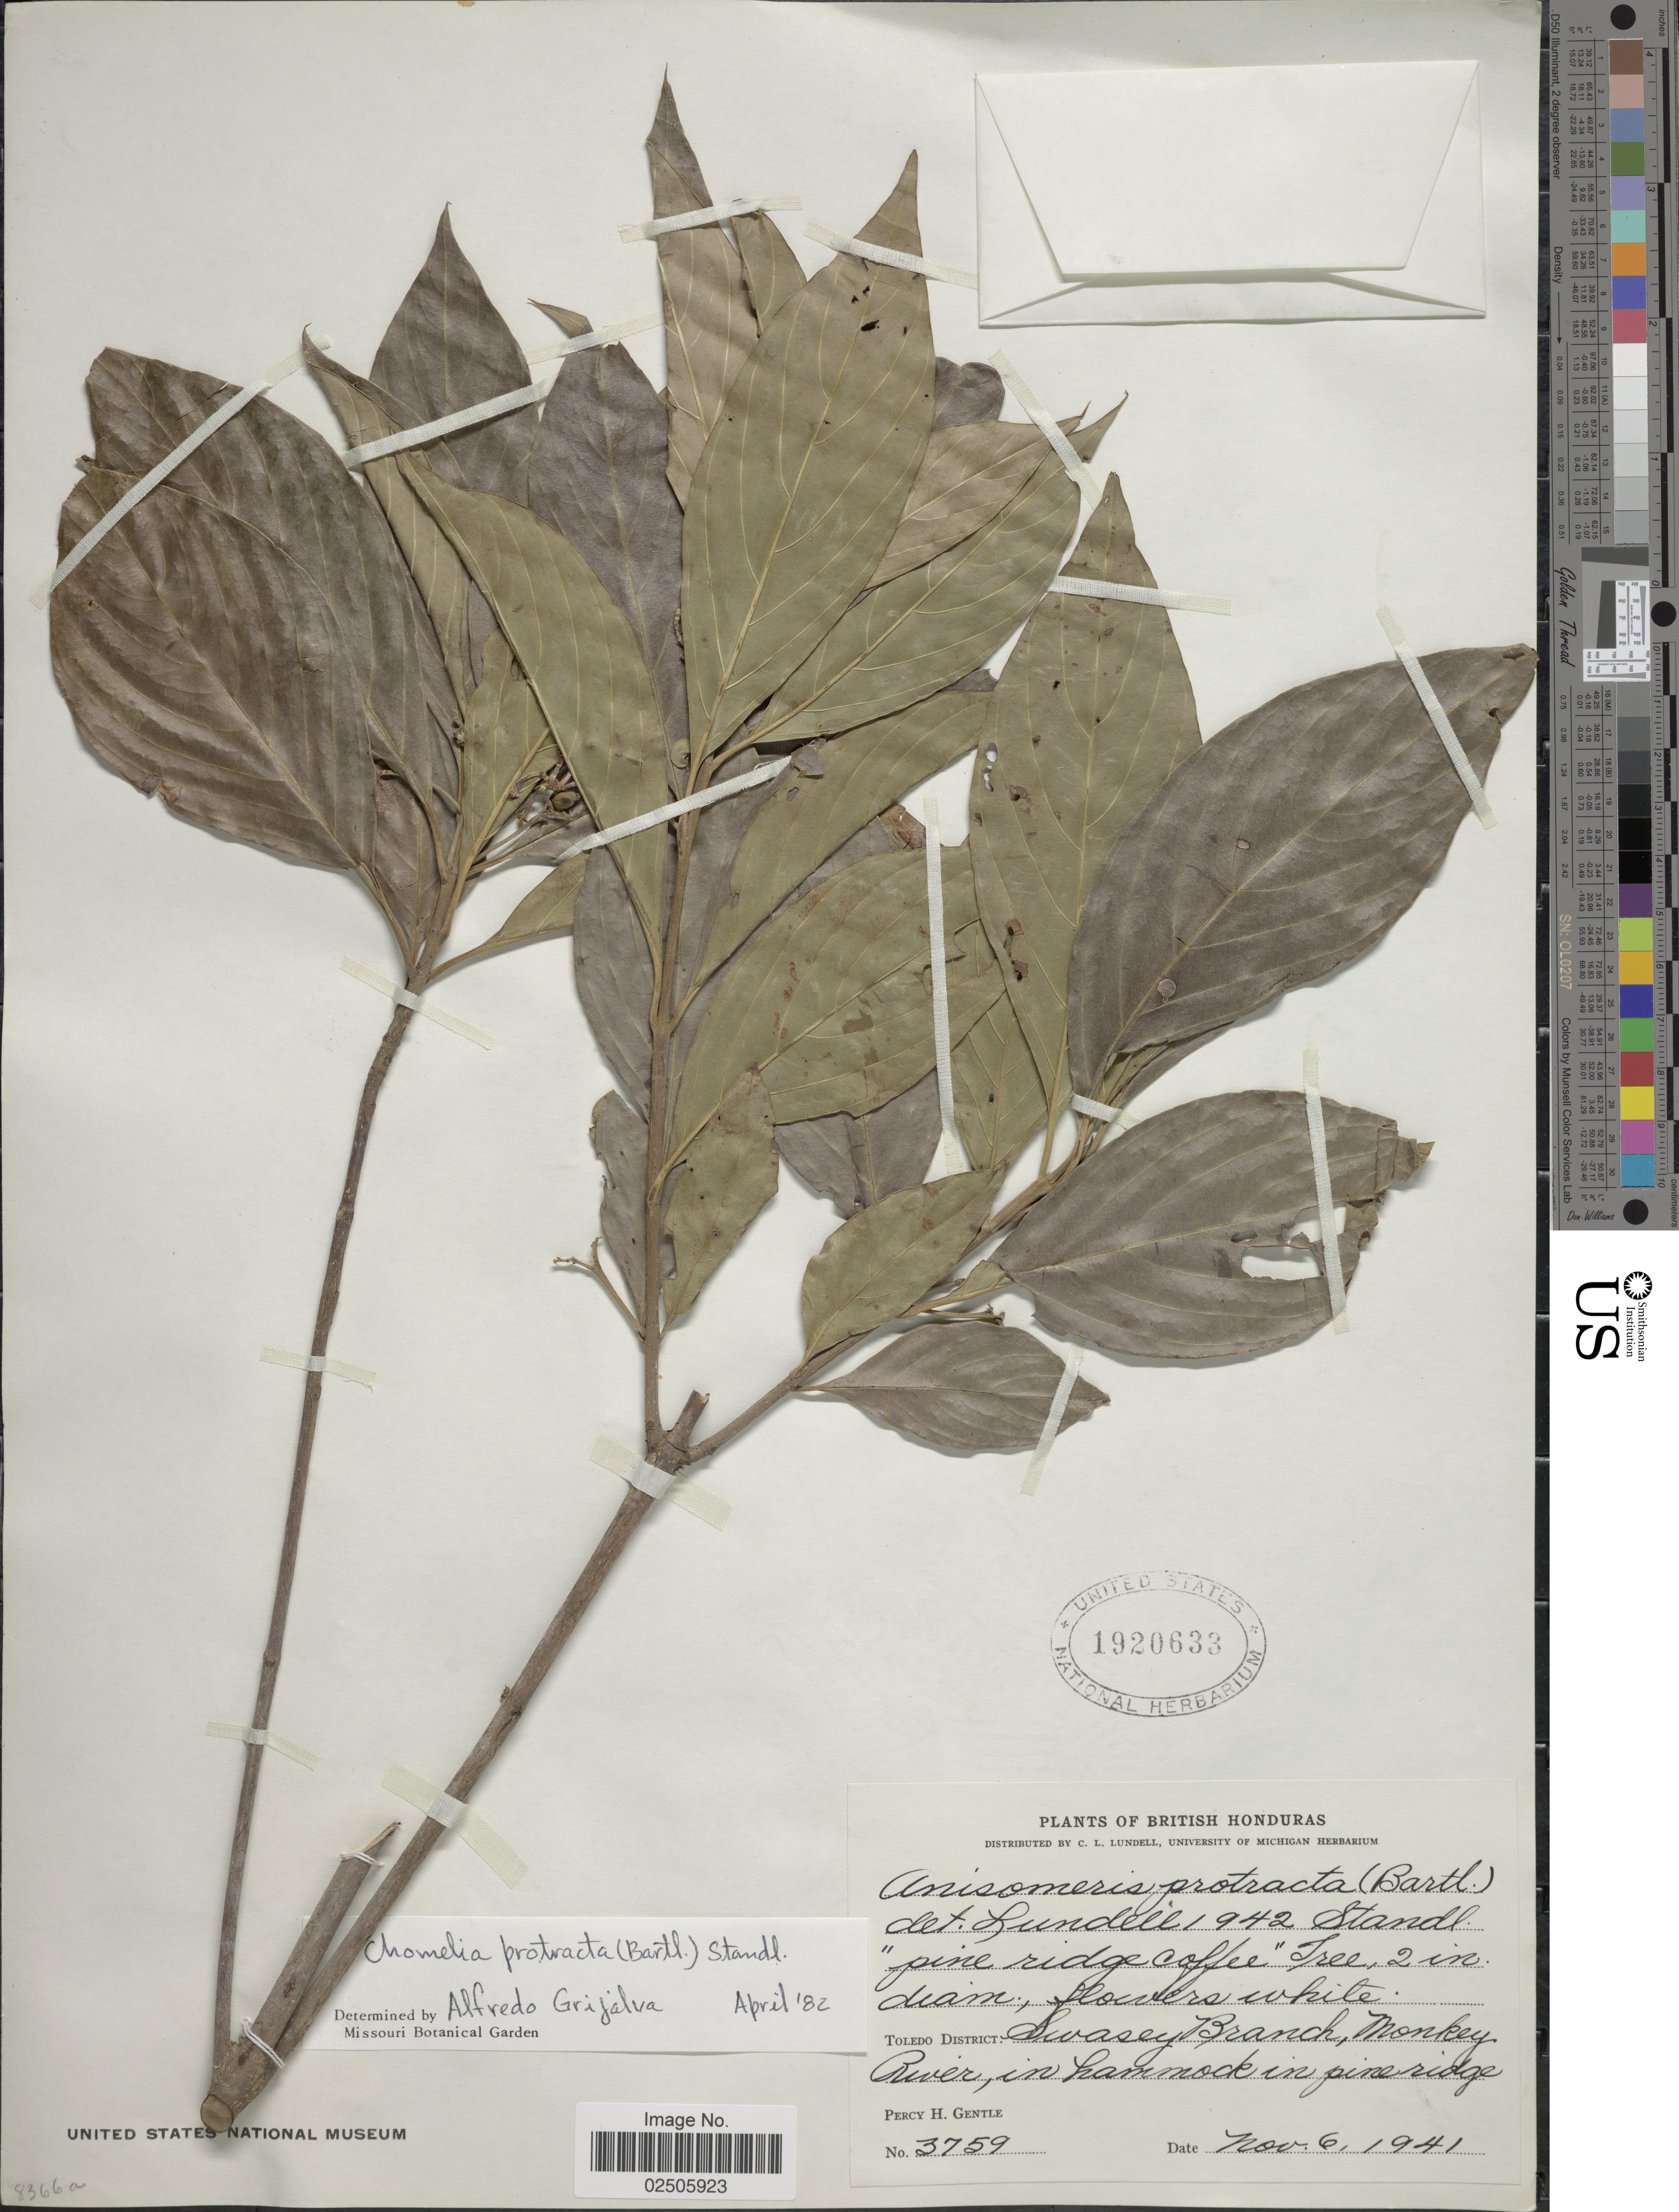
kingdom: Plantae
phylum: Tracheophyta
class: Magnoliopsida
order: Gentianales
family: Rubiaceae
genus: Chomelia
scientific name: Chomelia protracta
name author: (Bartl. ex DC.) Standl.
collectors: P. H. Gentle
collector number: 3759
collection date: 1941-11-06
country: Belize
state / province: Toledo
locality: British Honduras, Swasey Branch, Monkey River, in hammock in pine ridge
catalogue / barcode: US 1920633